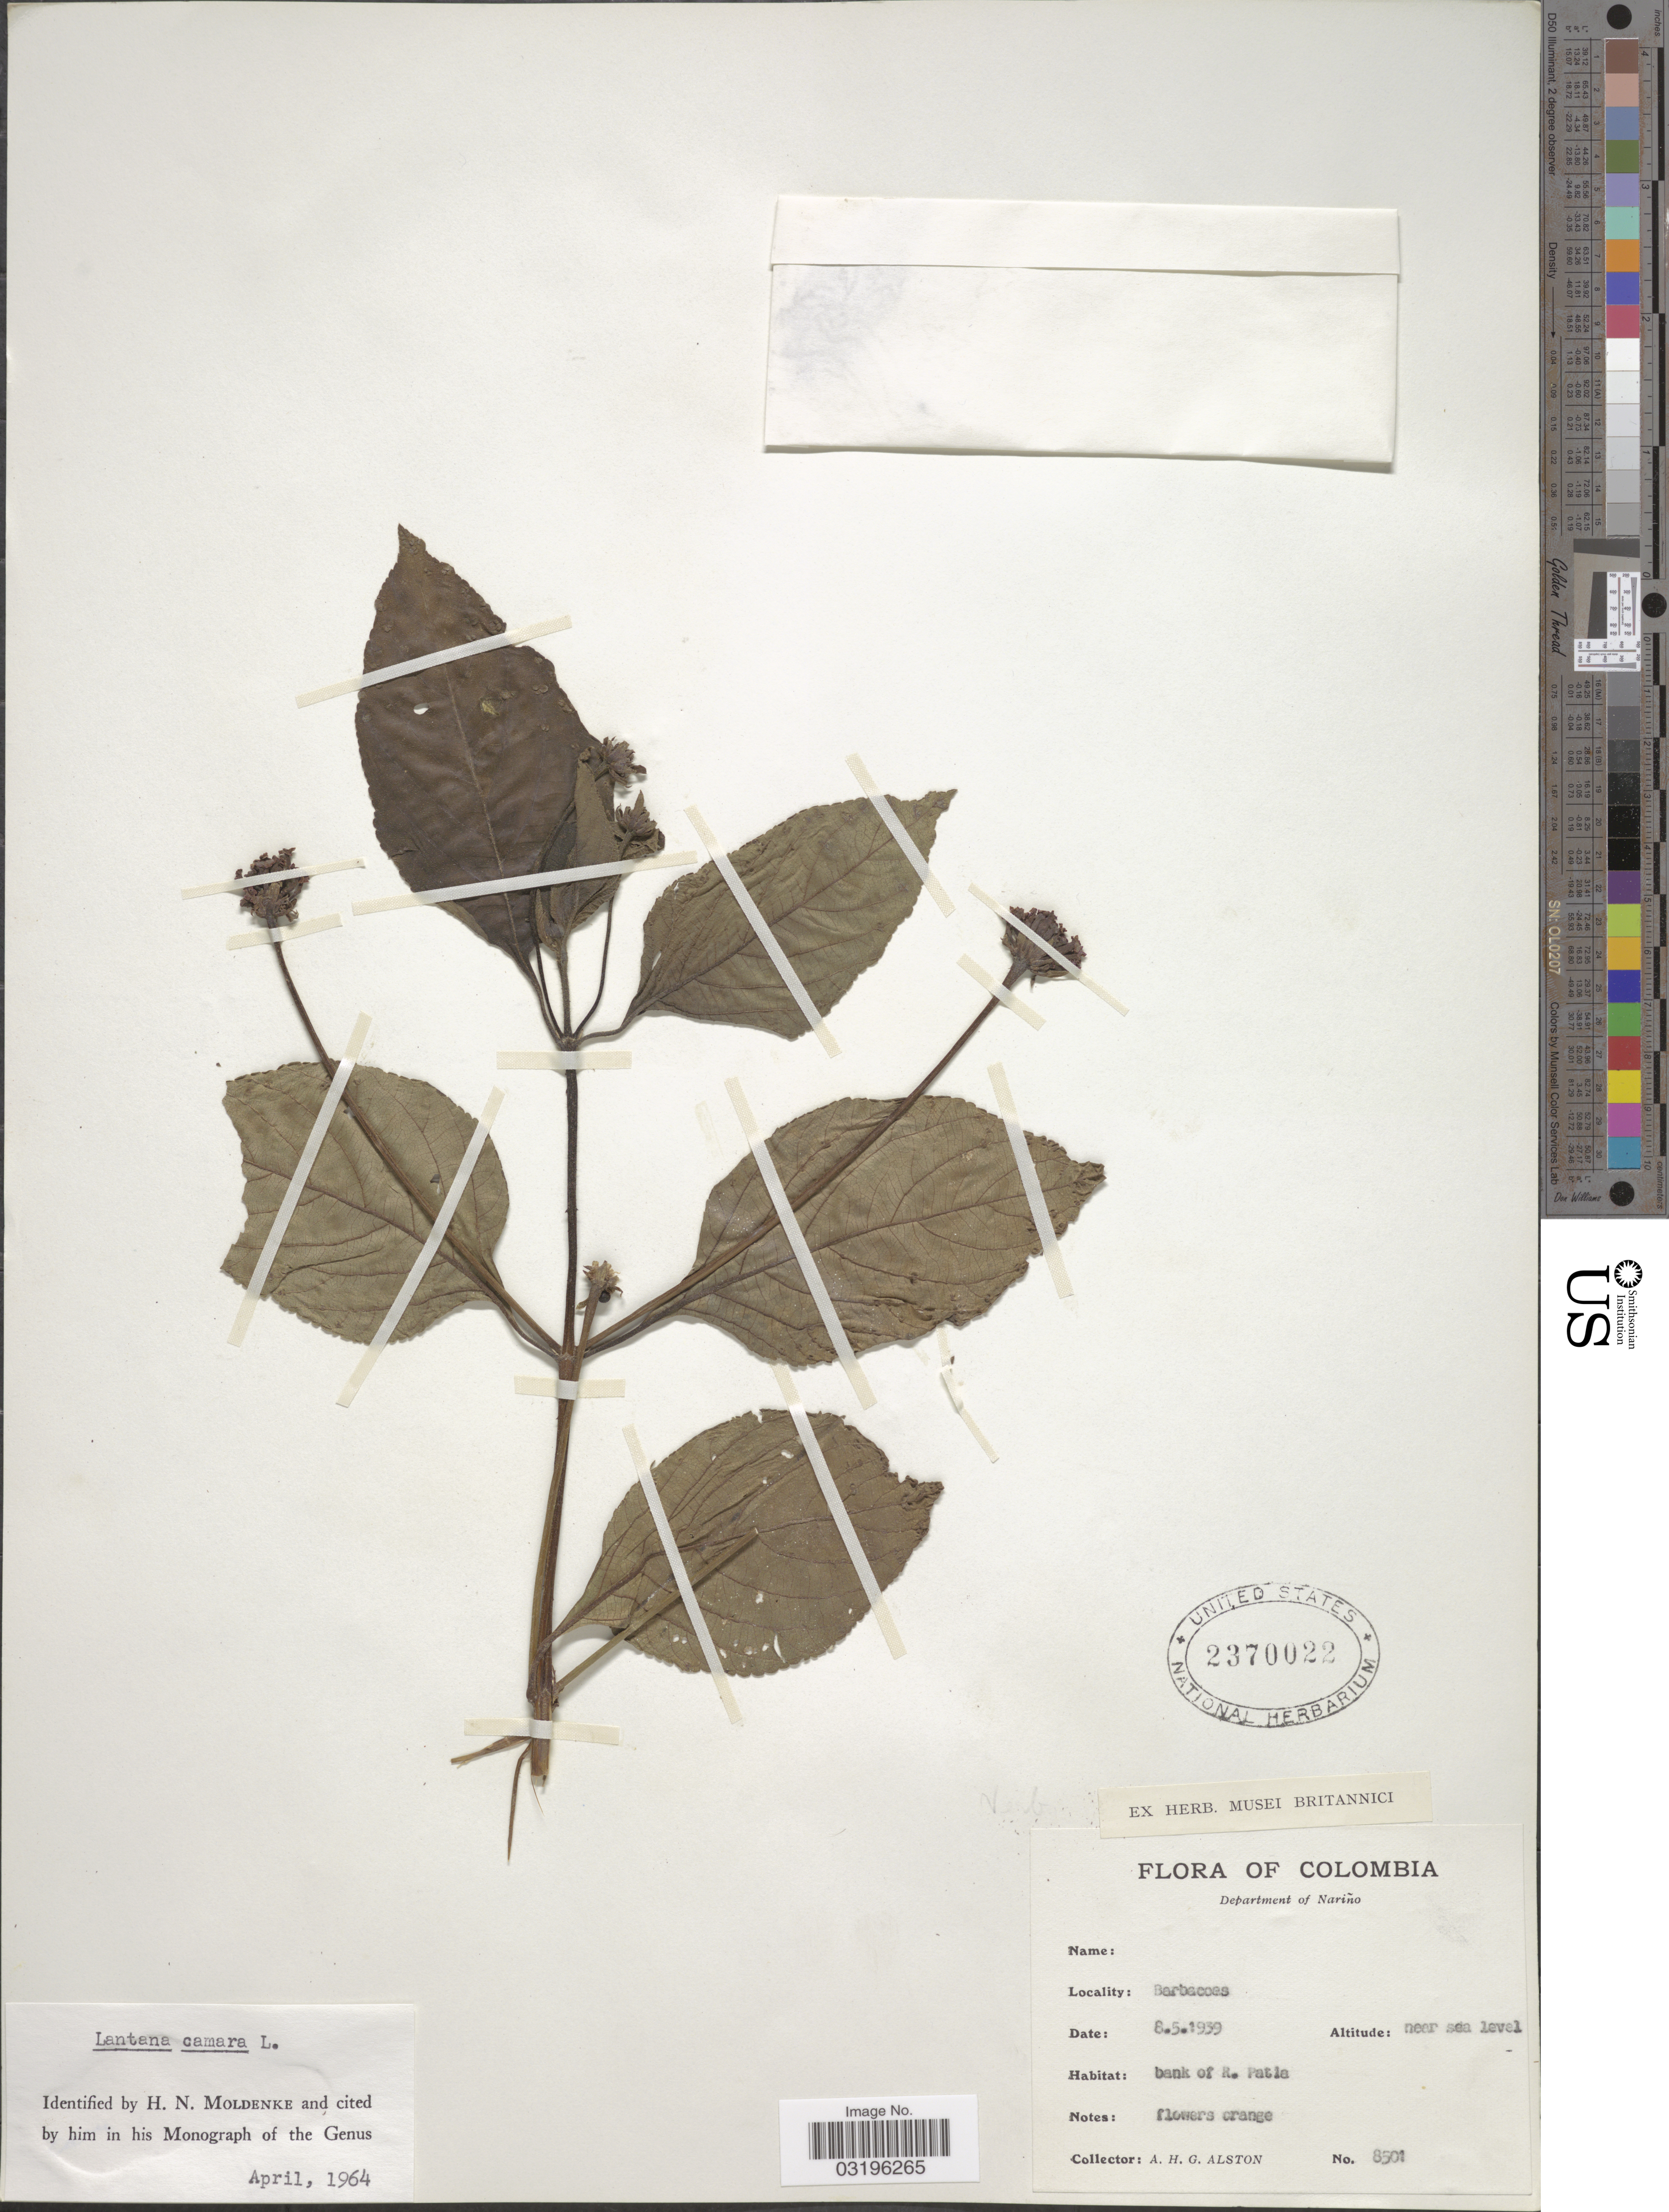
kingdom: Plantae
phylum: Tracheophyta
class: Magnoliopsida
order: Lamiales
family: Verbenaceae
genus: Lantana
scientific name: Lantana camara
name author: L.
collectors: A. H. Alston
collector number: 8501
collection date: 1939-05-08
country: Colombia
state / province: Nariño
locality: Department of Nariño. Barbacoes. Bank of R. Patia.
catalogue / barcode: US 2370022